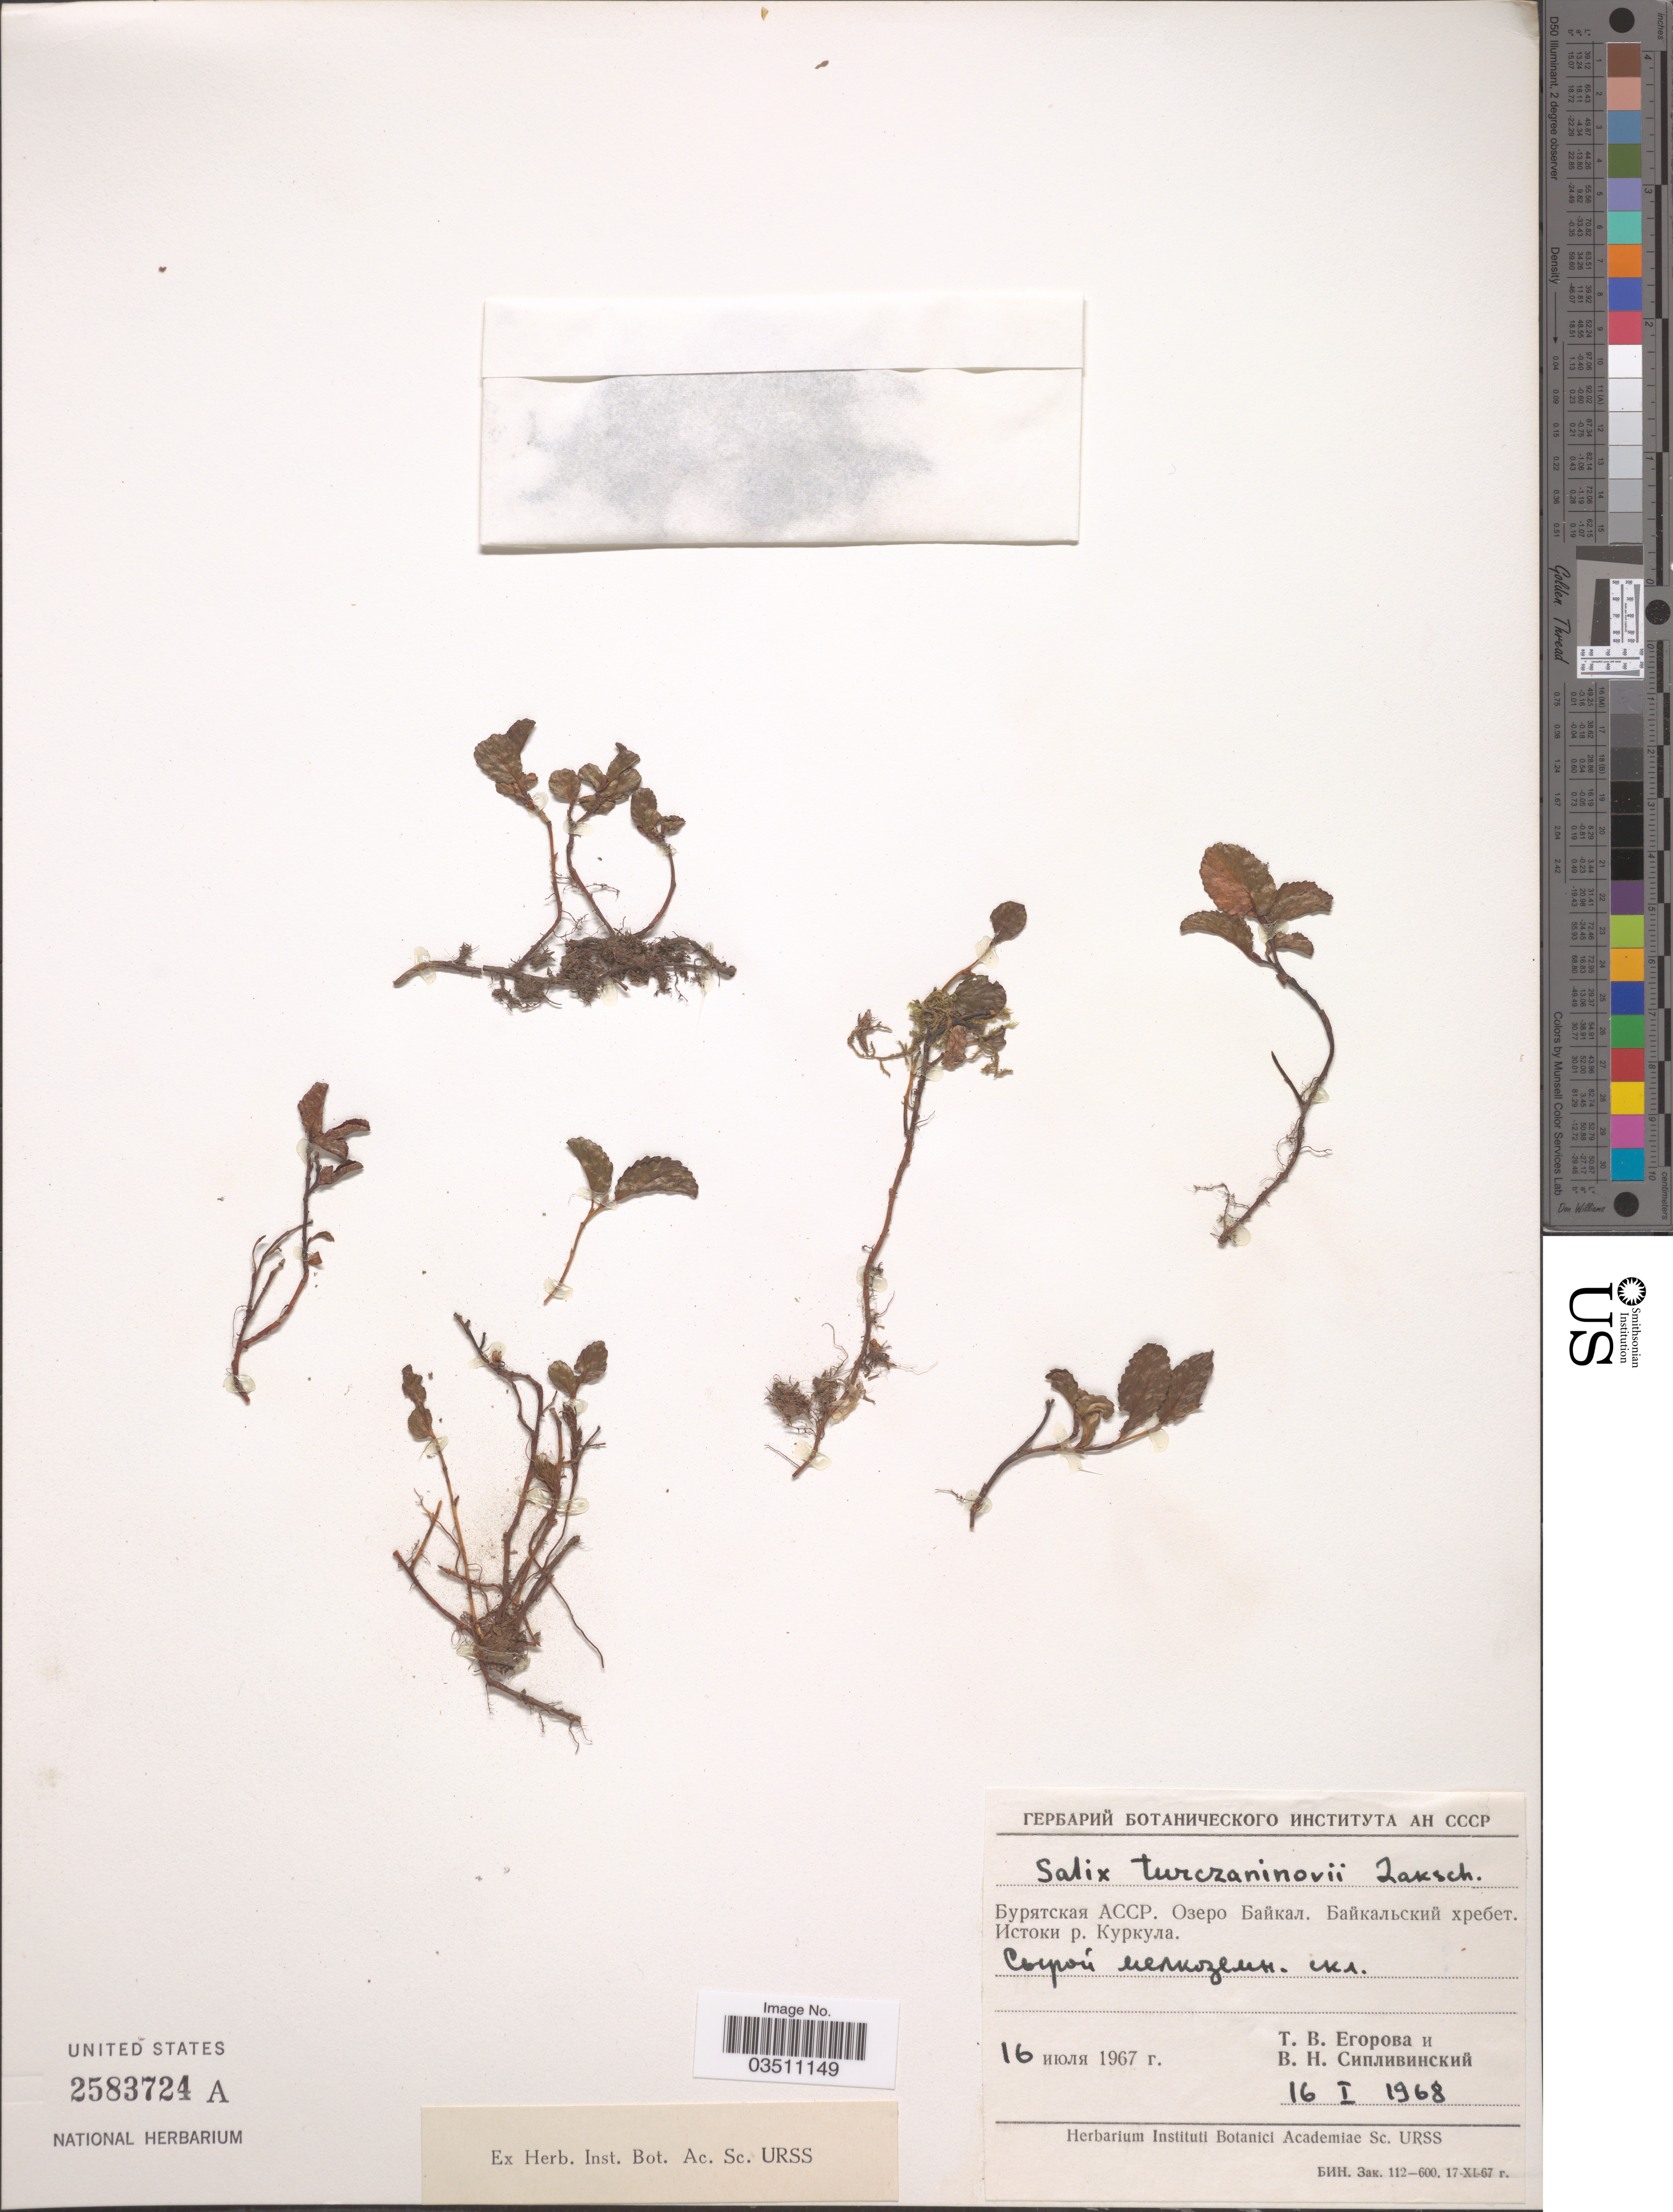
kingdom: Plantae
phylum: Tracheophyta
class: Magnoliopsida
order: Malpighiales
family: Salicaceae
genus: Salix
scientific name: Salix turczaninowii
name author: (Laksch.) Laksch. ex Printz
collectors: T. V. Egorova & V. Siplivinskiy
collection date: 1967-07-16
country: Russian Federation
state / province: Buryatia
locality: Baikal Khrebet, Lake Baikal, source of river Kurukula.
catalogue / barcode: US 2583724A